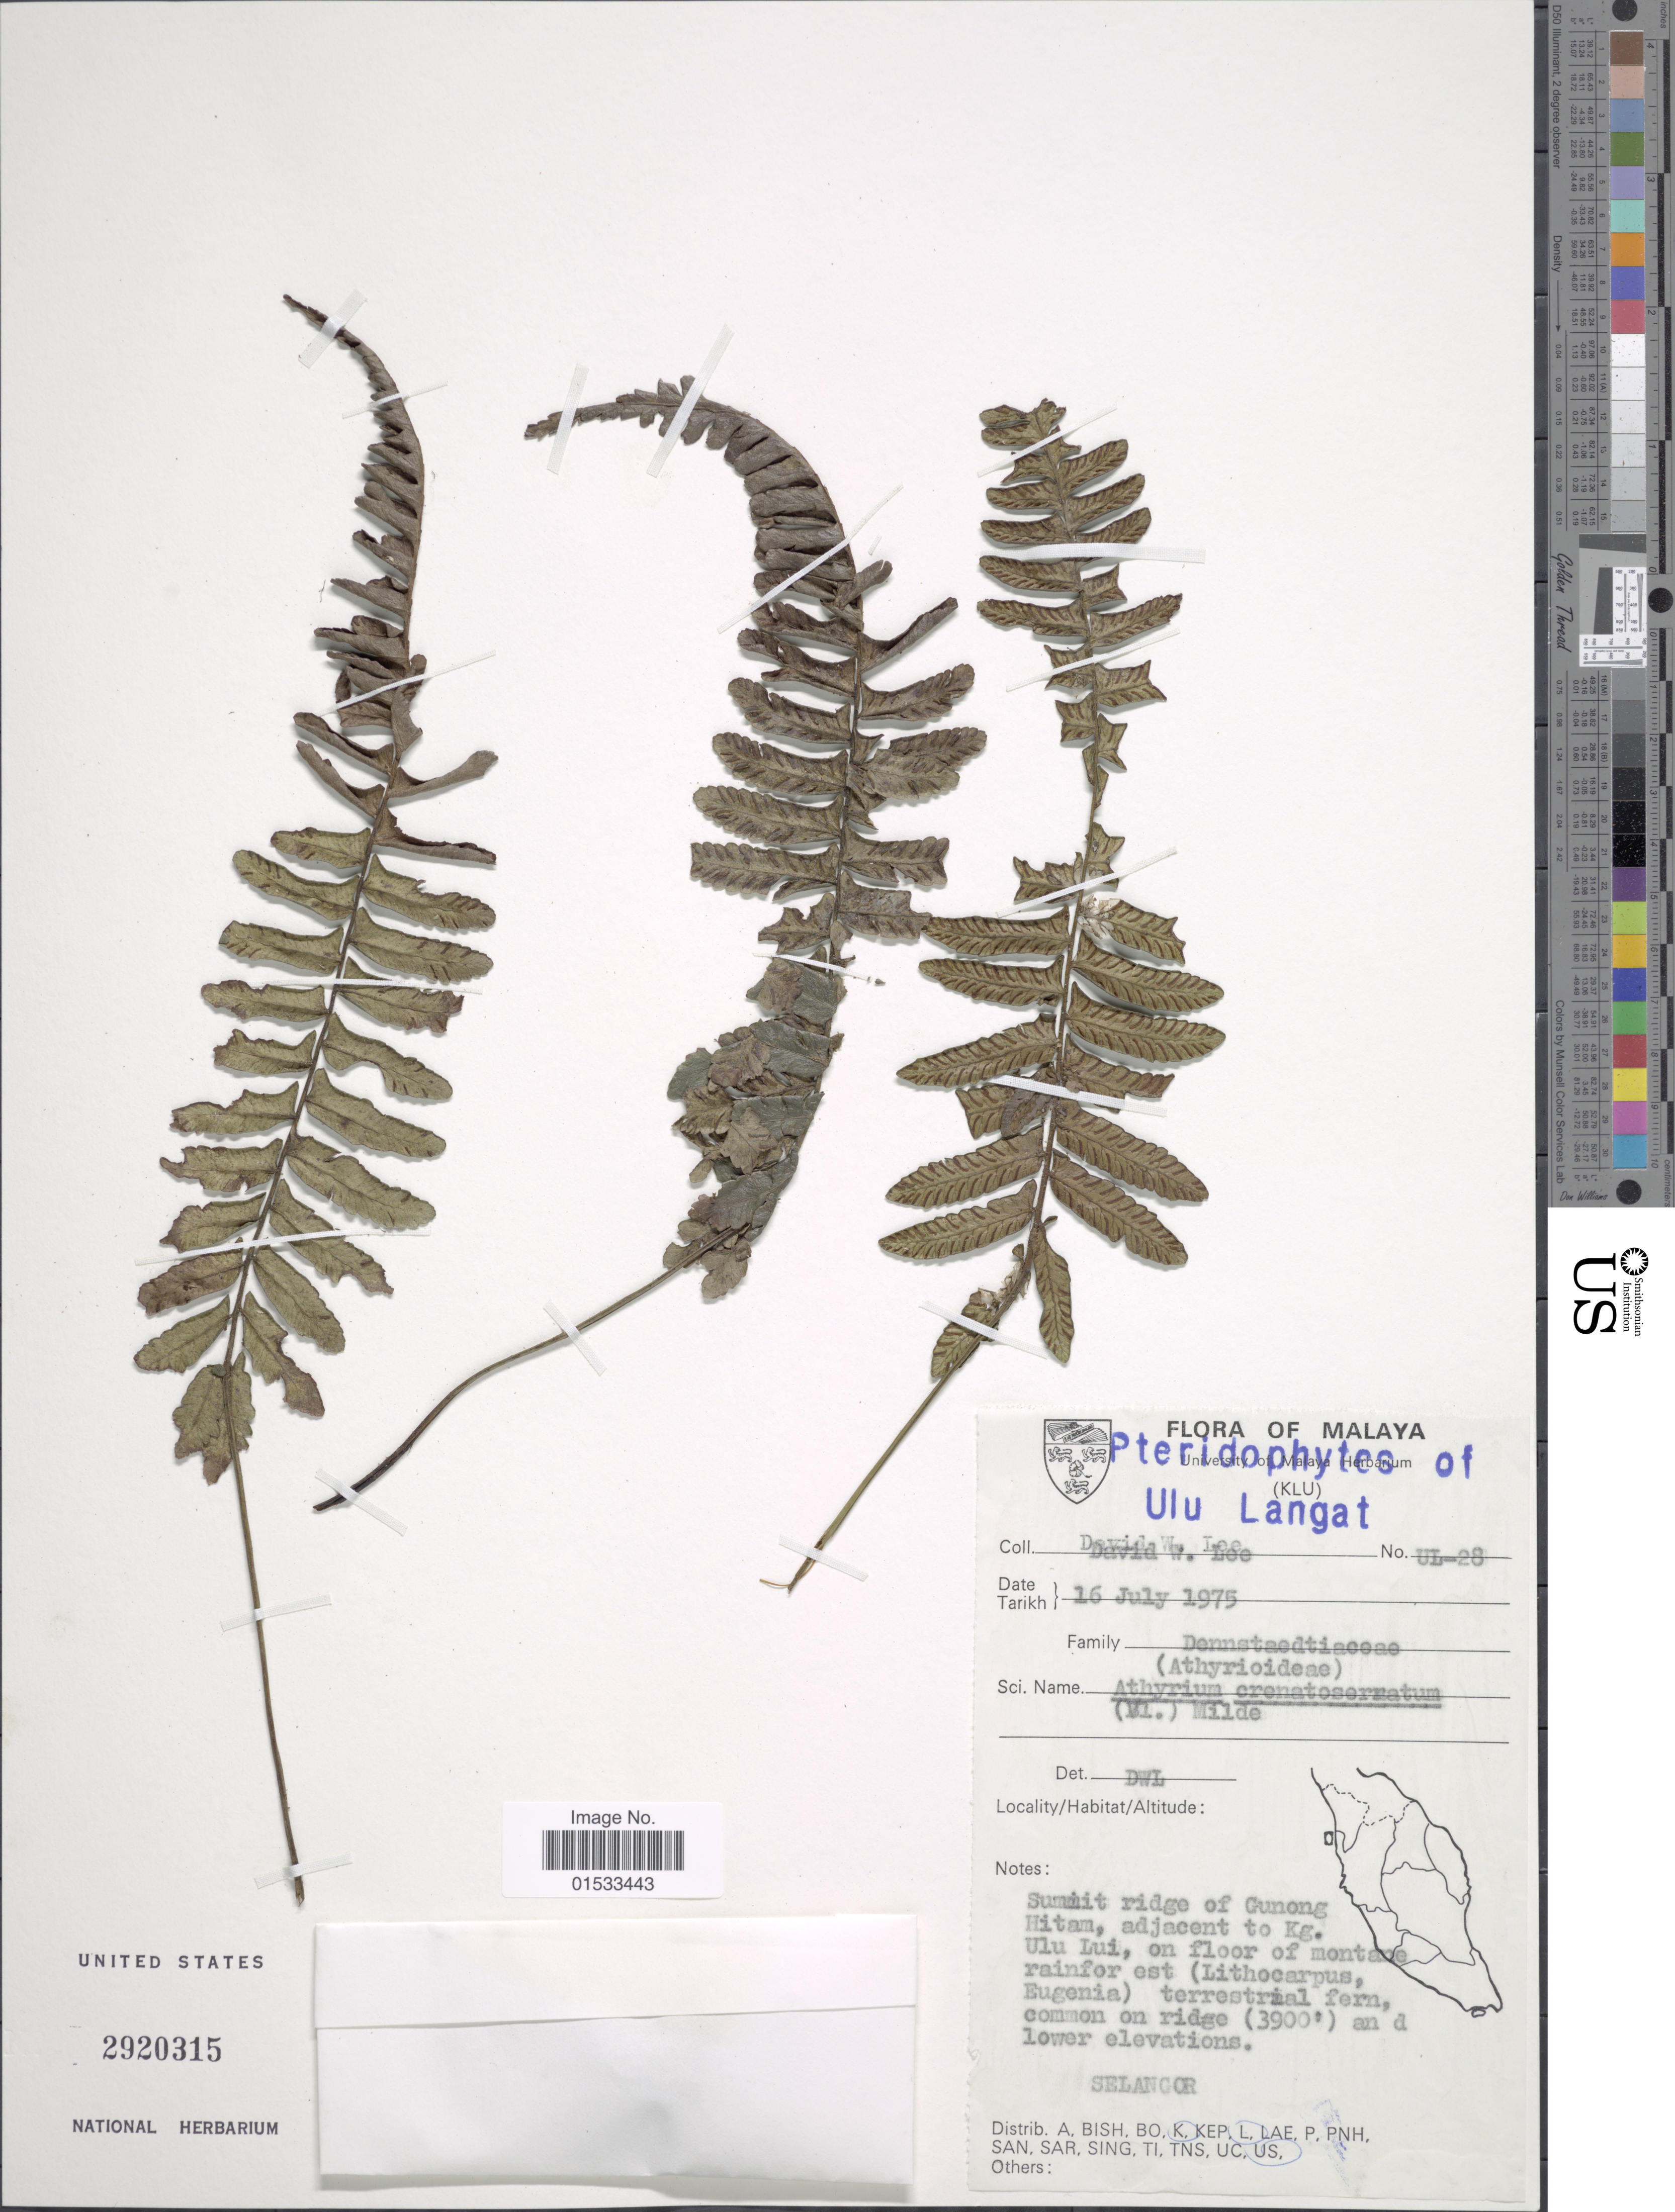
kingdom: Plantae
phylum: Tracheophyta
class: Polypodiopsida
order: Polypodiales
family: Athyriaceae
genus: Diplazium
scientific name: Diplazium crenatoserratum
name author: (Blume) T. Moore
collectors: D. Lee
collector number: UL-28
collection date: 1975-07-16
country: Malaysia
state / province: Selangor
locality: Malaya, summit ridge of Gunong Hitam, adjacent to Kg. Ulu Lui, on floor of montane rainforest (Lithocarpus, Eugenia) terrestrinal fern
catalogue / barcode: US 2920315